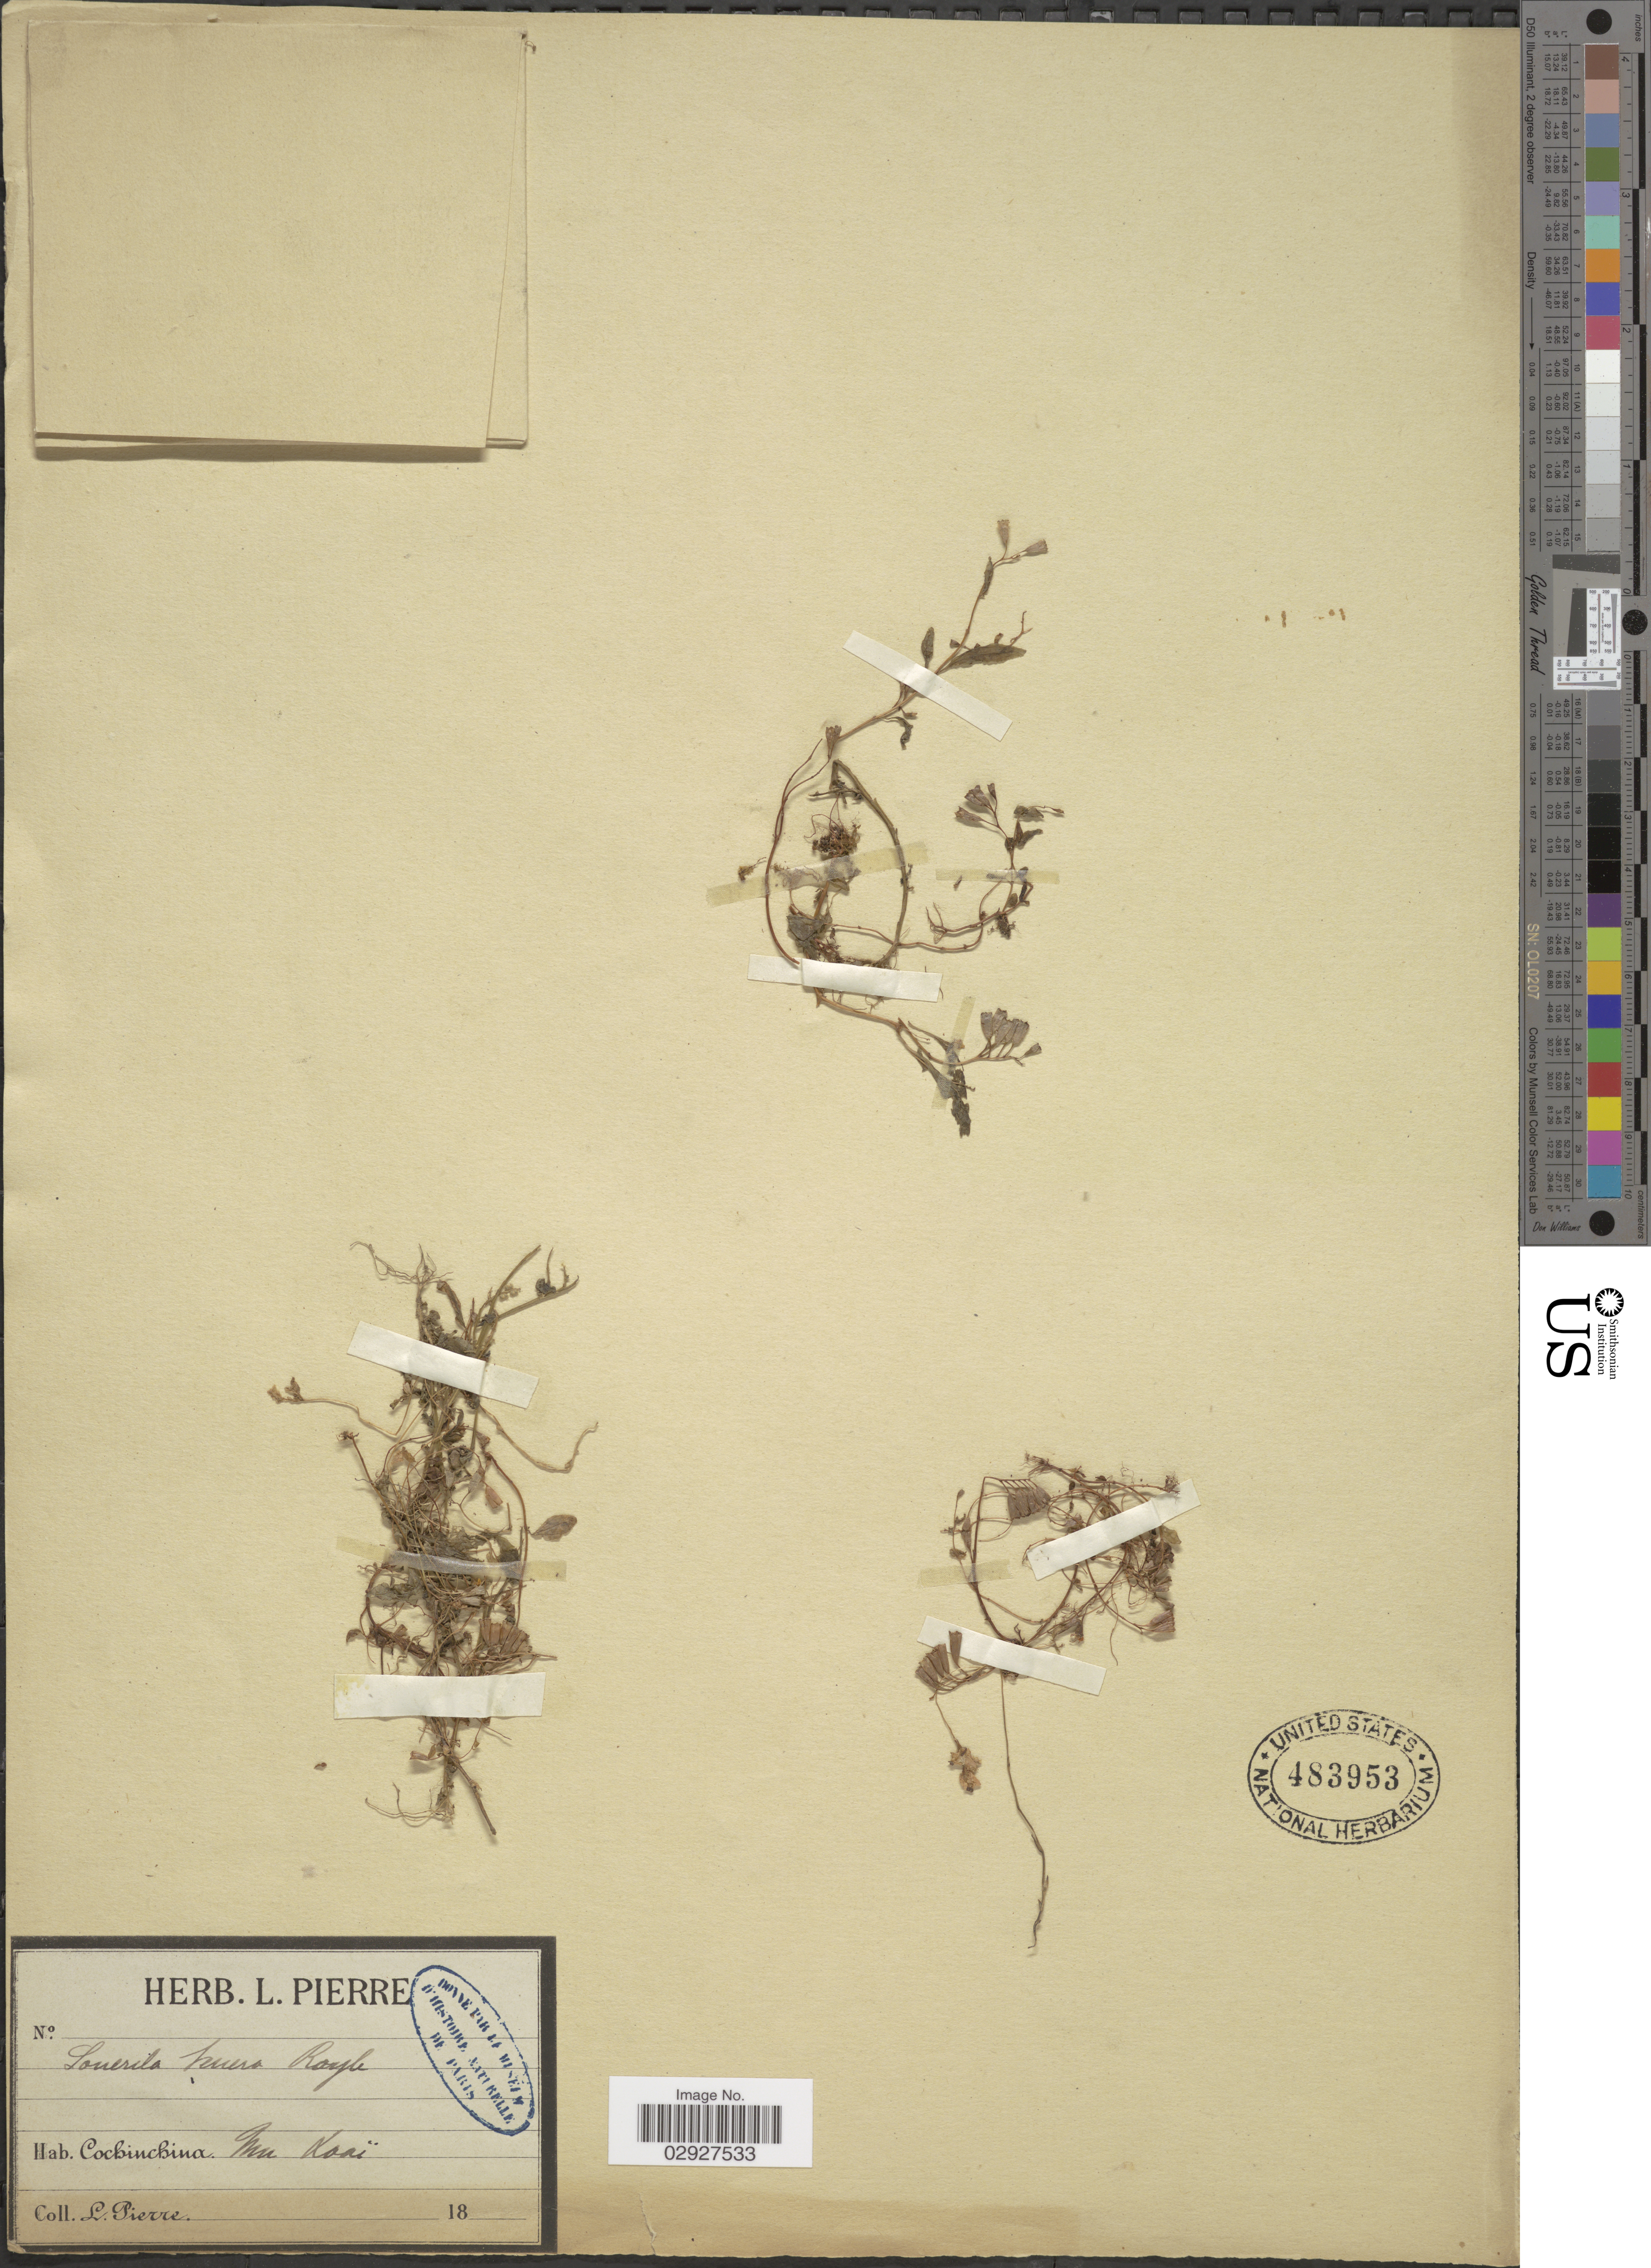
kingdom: Plantae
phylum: Tracheophyta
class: Magnoliopsida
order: Myrtales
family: Melastomataceae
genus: Sonerila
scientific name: Sonerila tenera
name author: Royle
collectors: L. Pierre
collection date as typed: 18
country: Vietnam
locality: Cochinchina. Mu Xoaï. [interpreted]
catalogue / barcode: US 483953